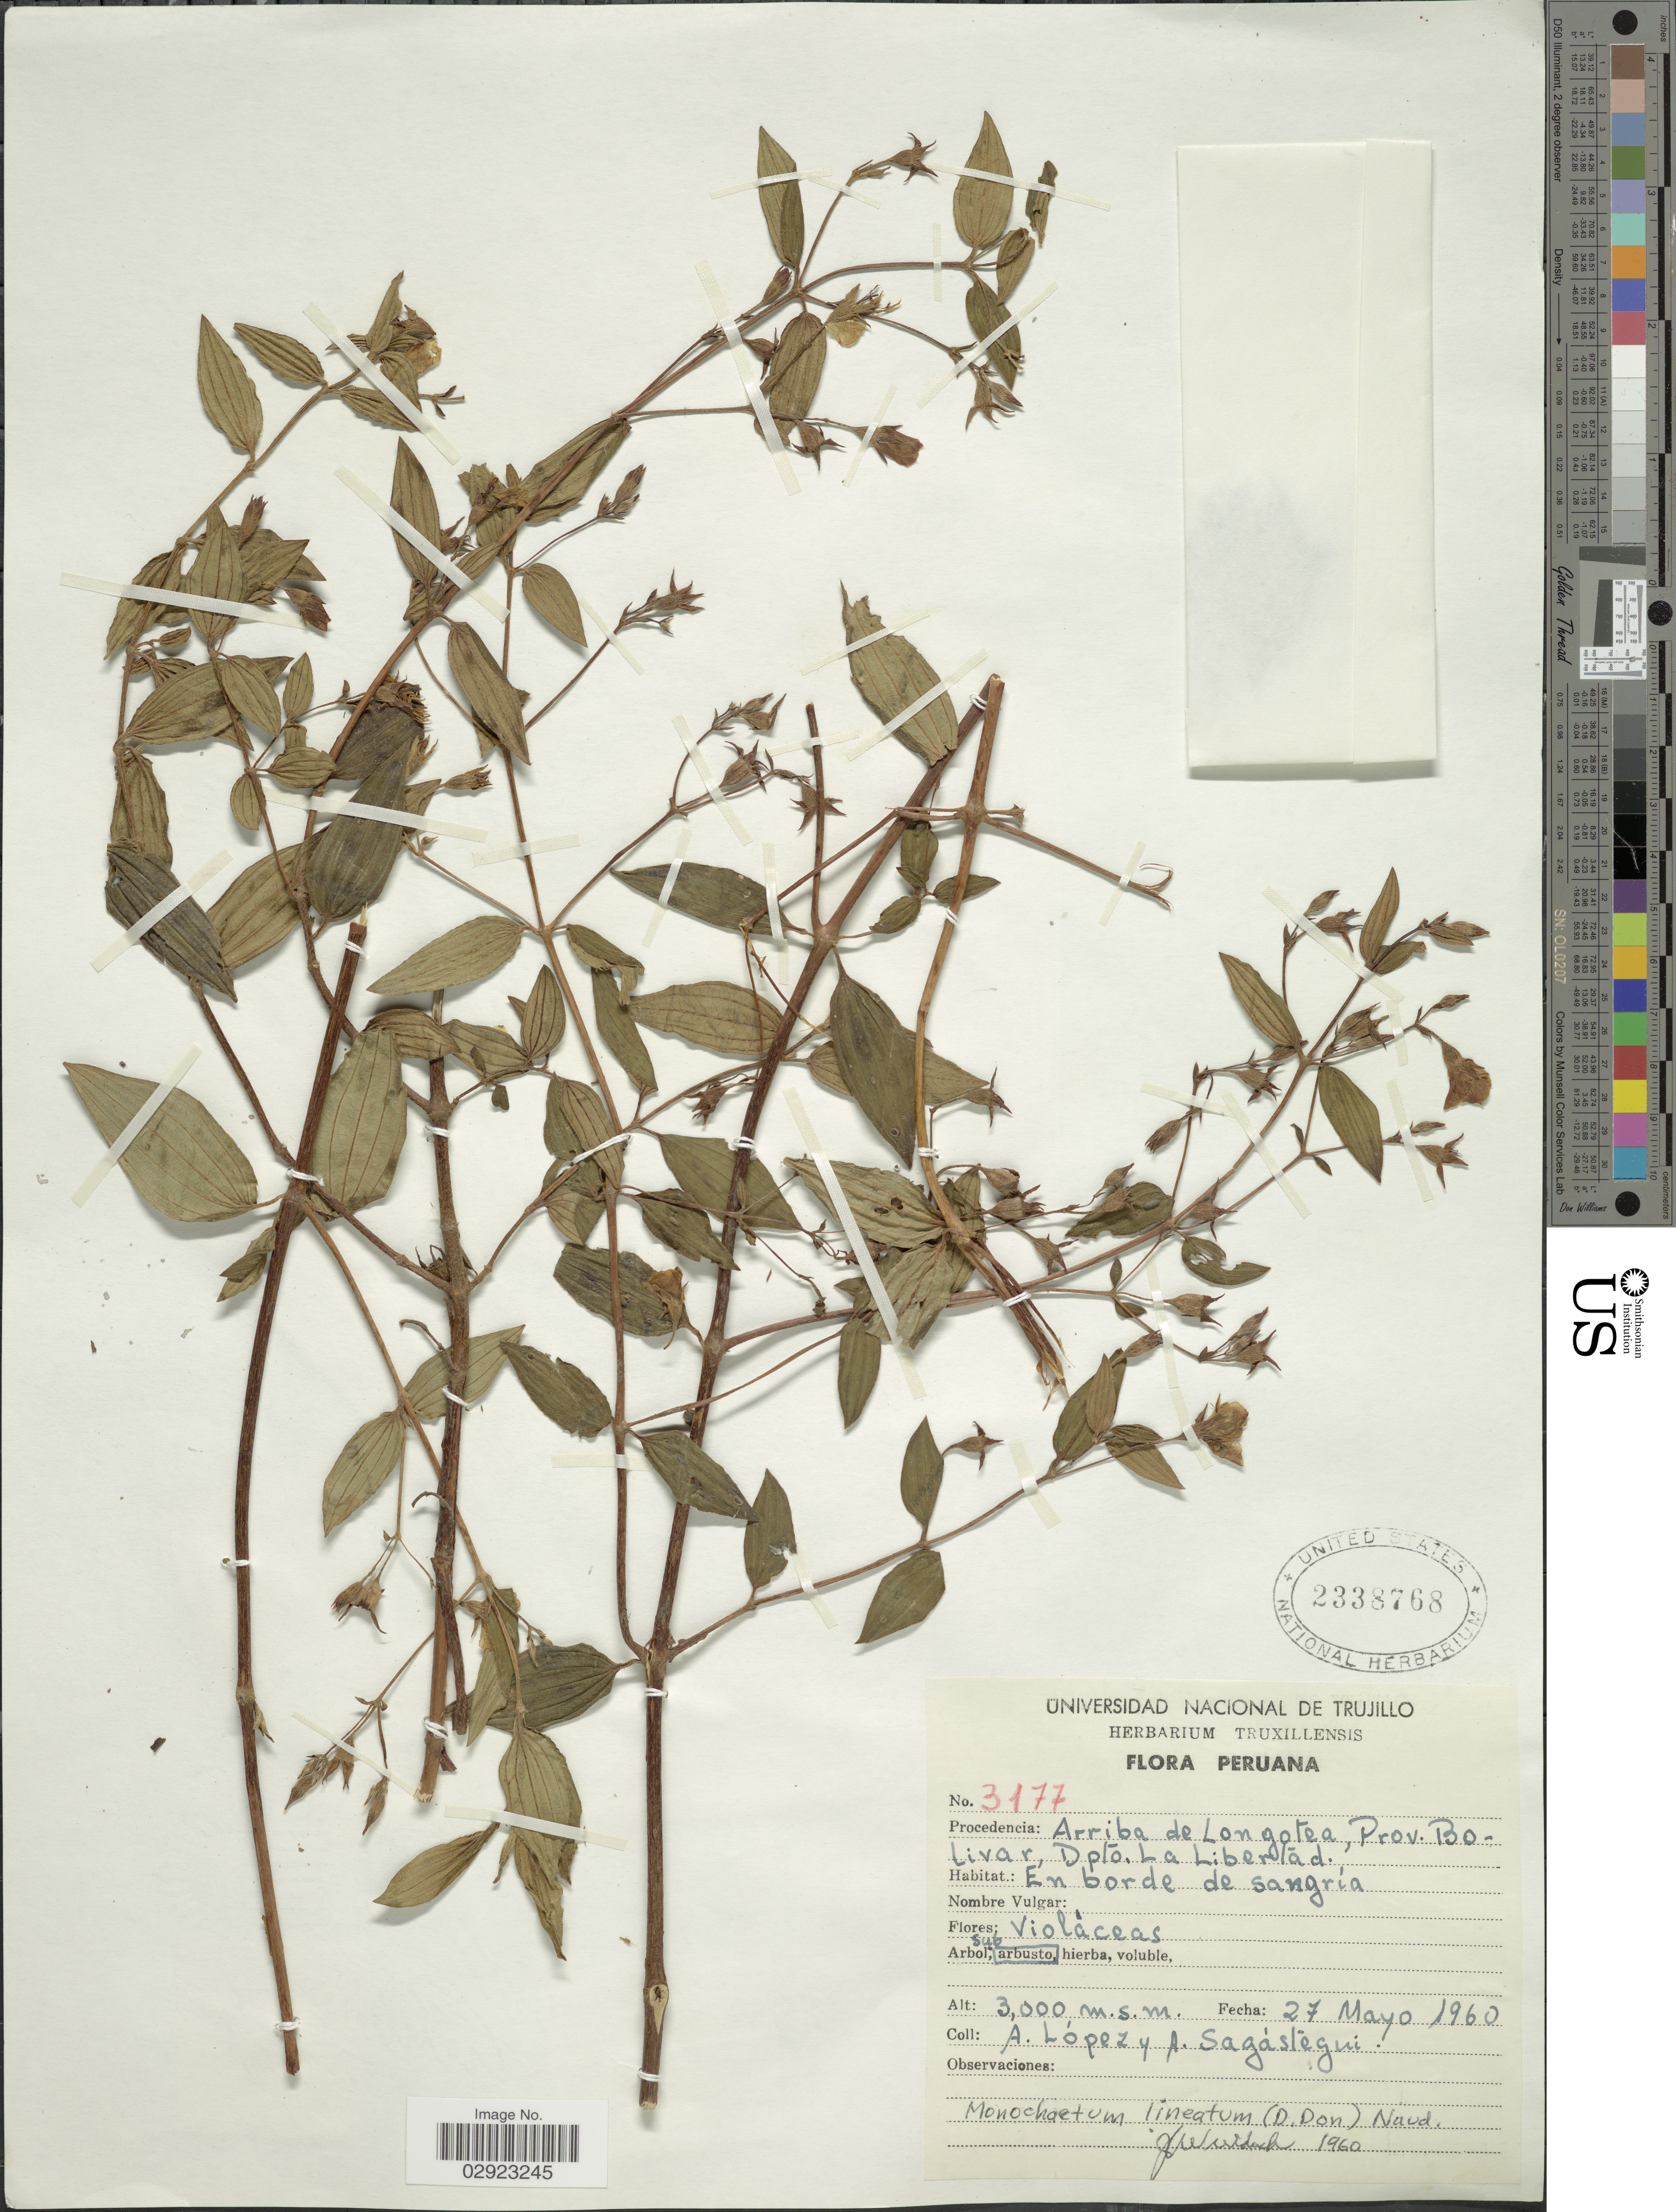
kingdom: Plantae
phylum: Tracheophyta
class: Magnoliopsida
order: Myrtales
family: Melastomataceae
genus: Monochaetum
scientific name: Monochaetum lineatum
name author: (D. Don) Naudin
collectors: A. López & A. Sagastegui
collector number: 3177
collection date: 1960-05-27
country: Peru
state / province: La Libertad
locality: Procedencia: Arriba de Longotea, Prov. Bolivar, Dpto. La Libertad. En borde de Sangria.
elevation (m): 3000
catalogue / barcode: US 2338768